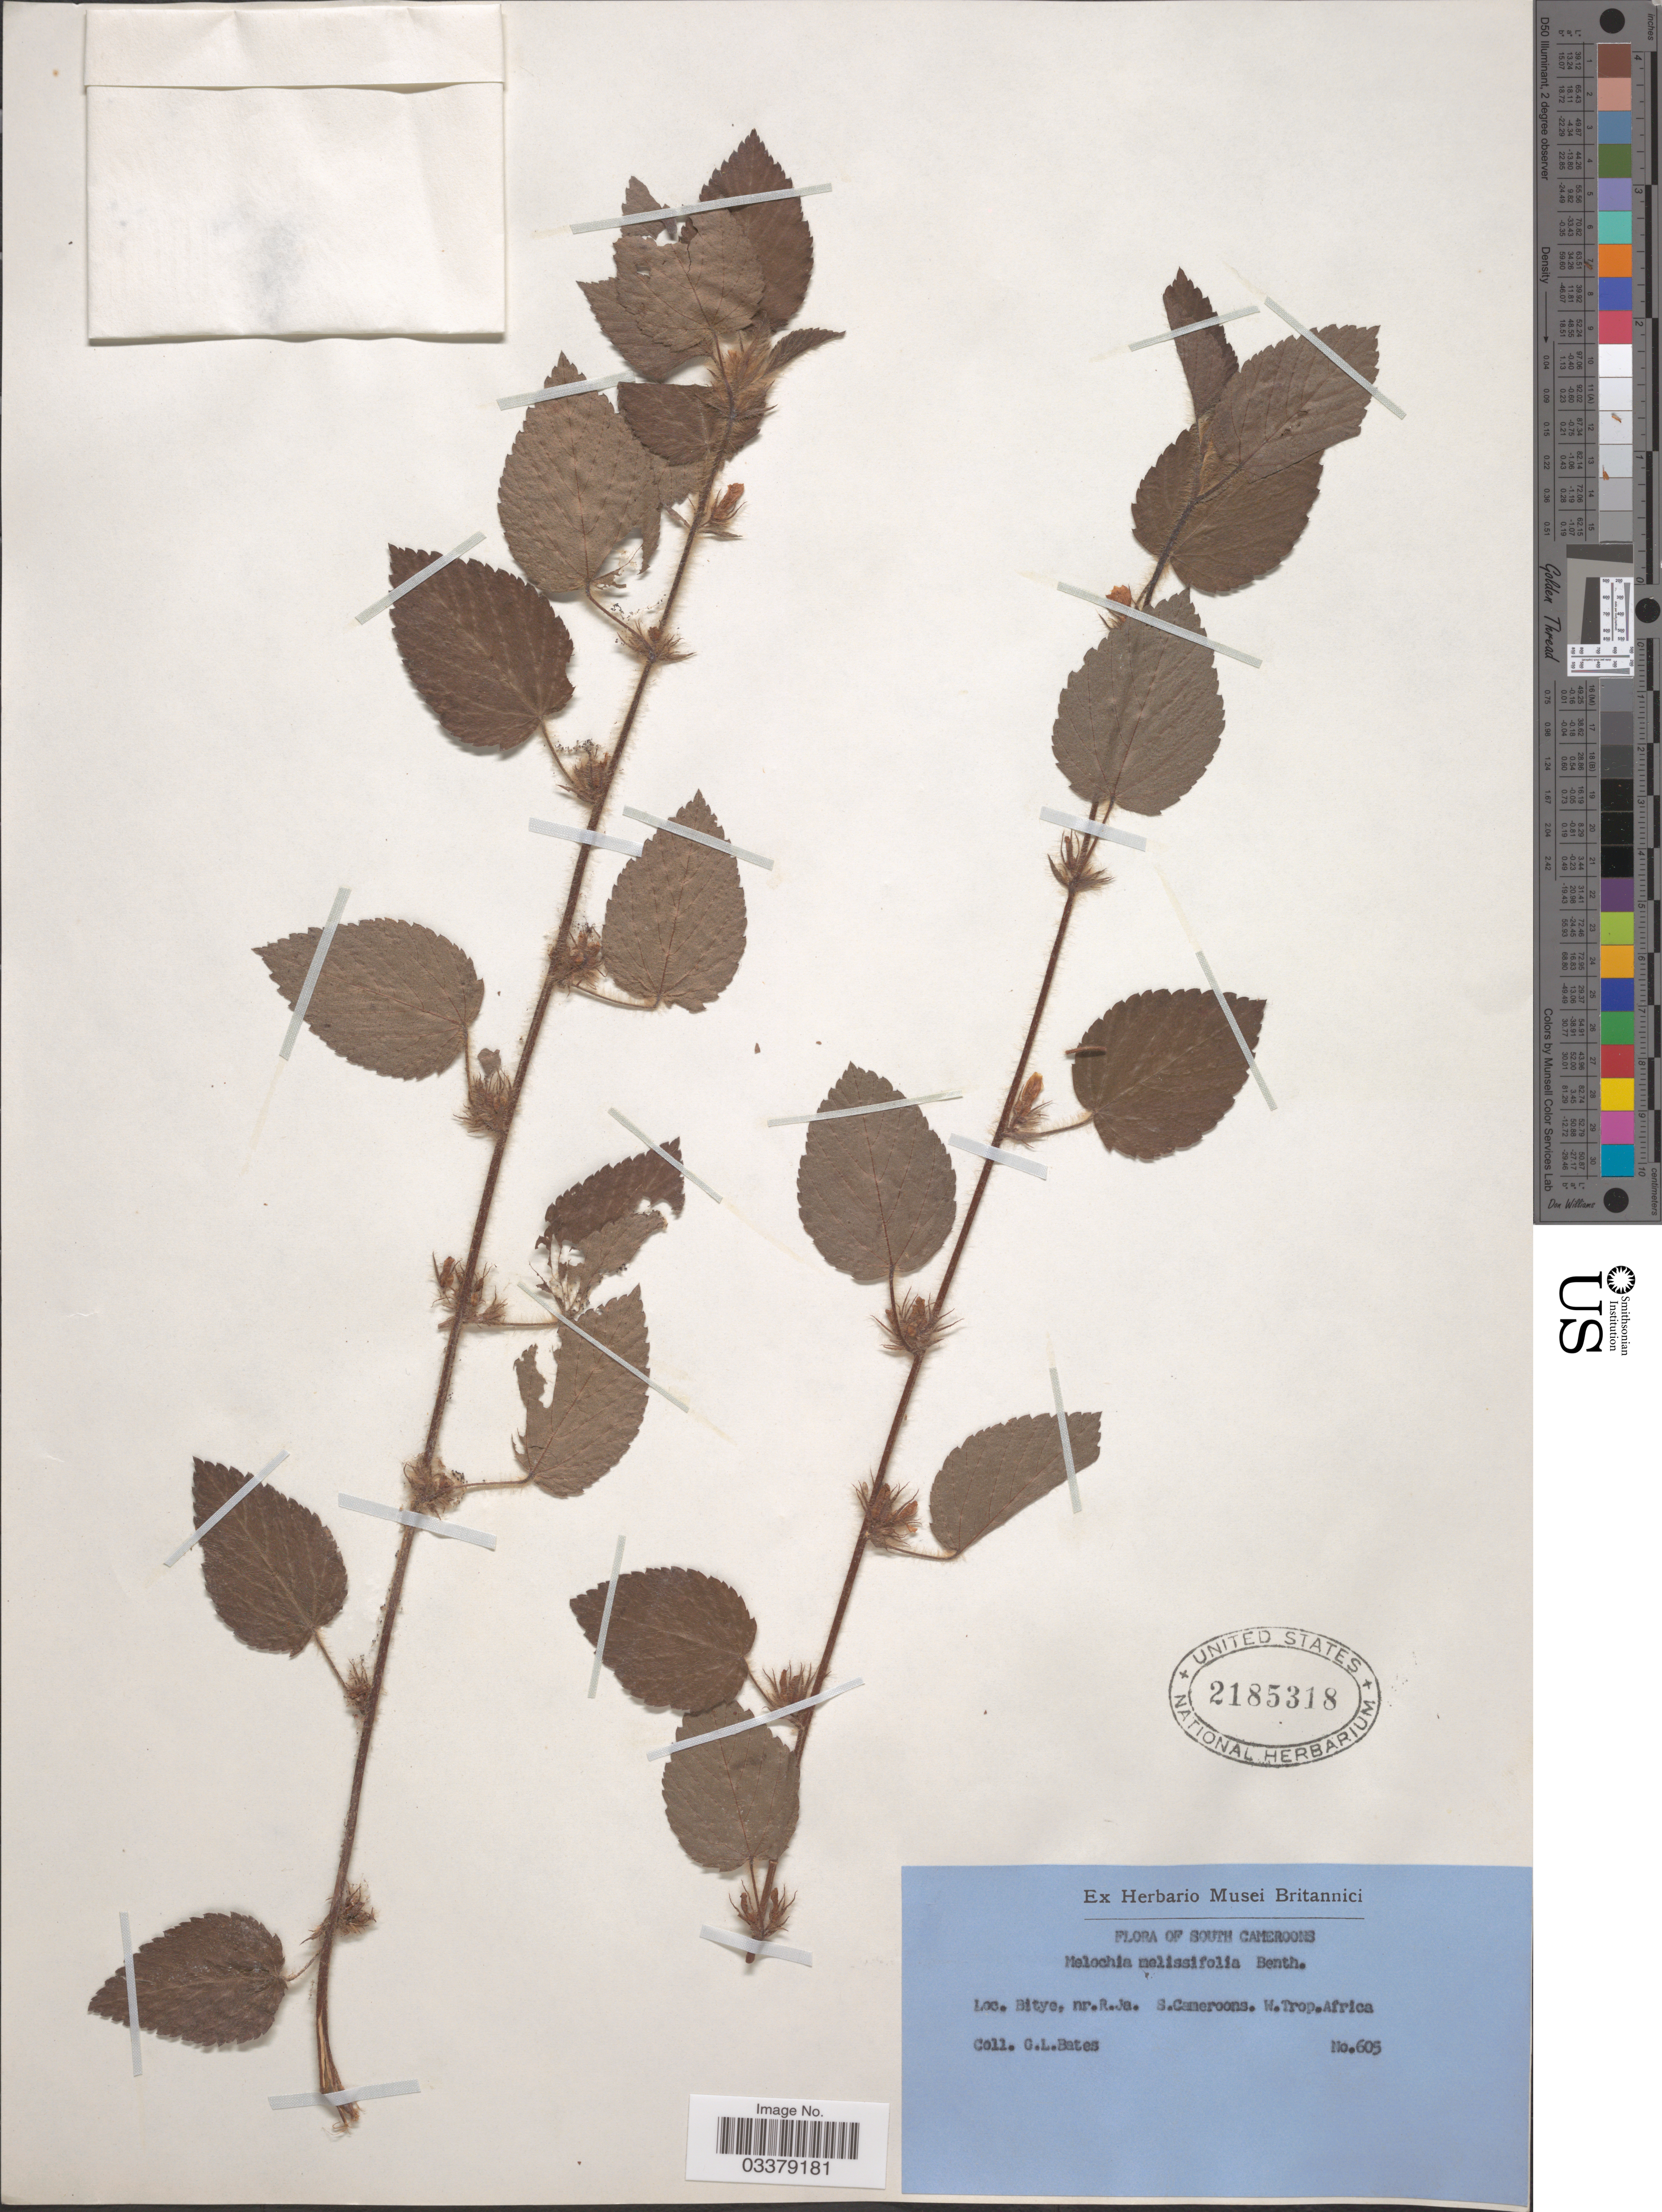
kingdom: Plantae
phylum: Tracheophyta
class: Magnoliopsida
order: Malvales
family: Malvaceae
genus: Melochia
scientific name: Melochia bracteosa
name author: Hoffmann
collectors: G. Bates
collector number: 605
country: Cameroon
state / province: Sud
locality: Bitye, nr.R.Ja. S.Cameroons. W.Trop.Africa.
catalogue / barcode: US 2185318